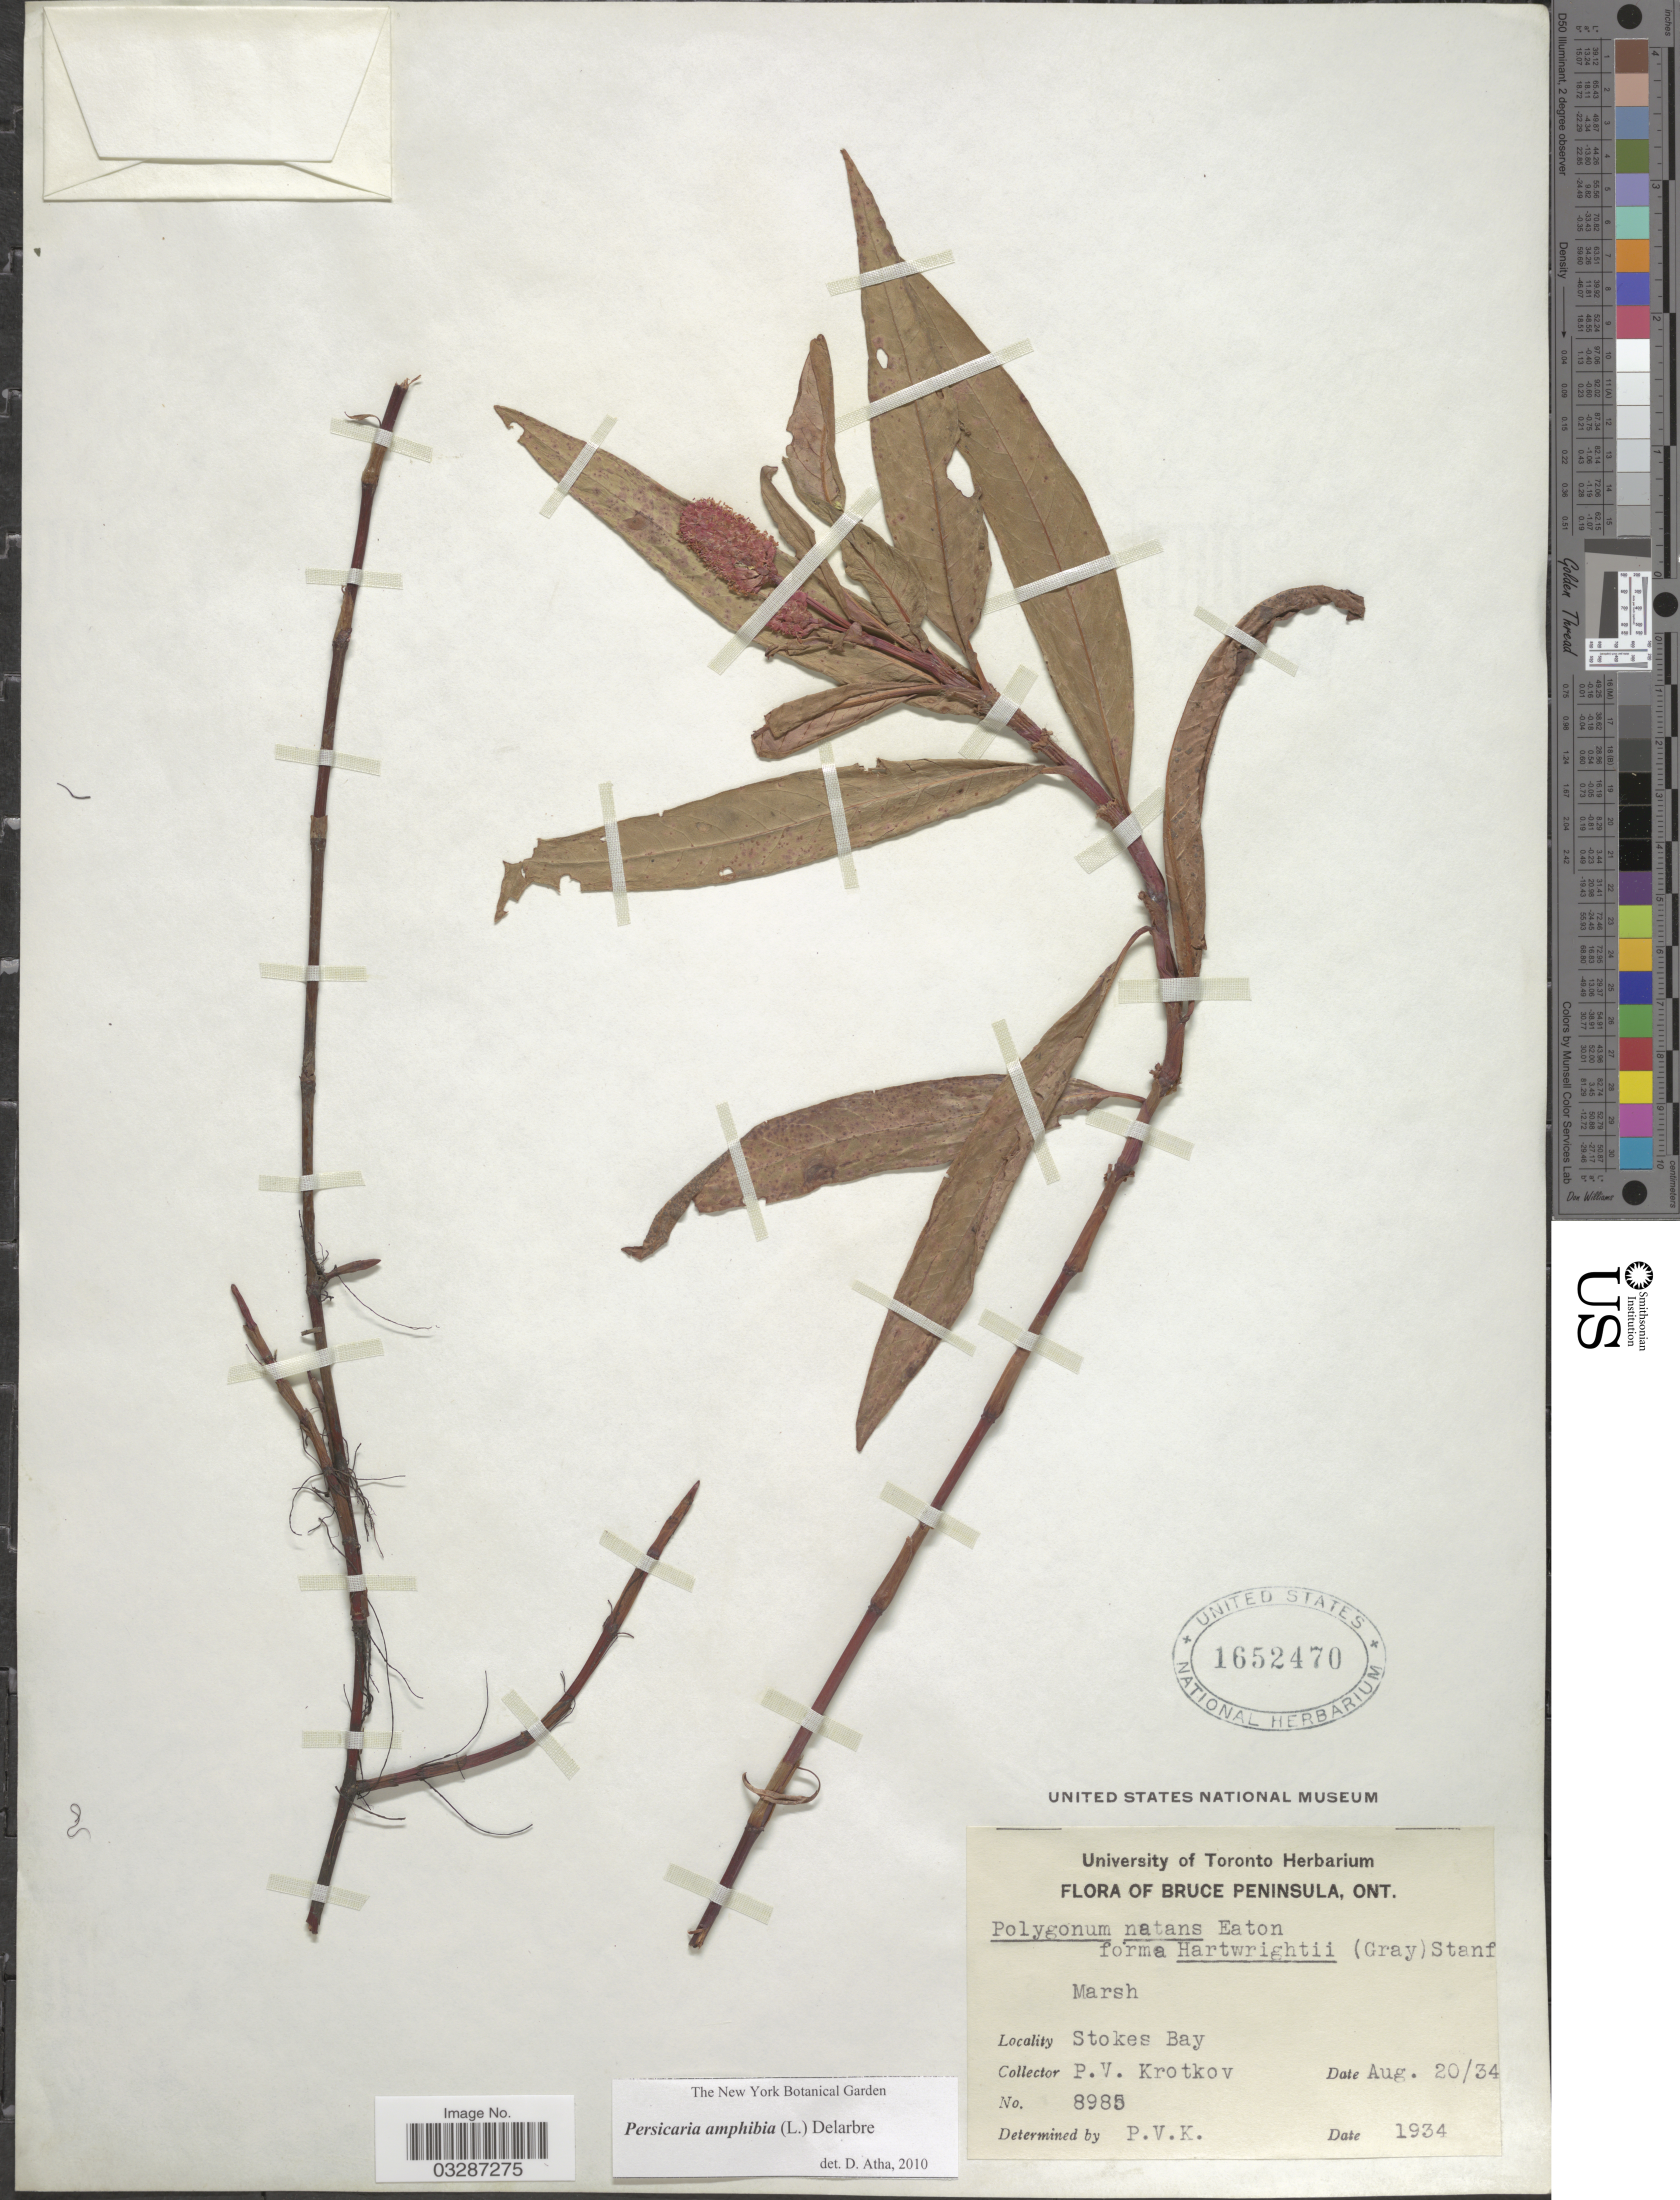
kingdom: Plantae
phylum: Tracheophyta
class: Magnoliopsida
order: Caryophyllales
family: Polygonaceae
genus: Persicaria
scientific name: Persicaria amphibia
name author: (L.) Delarbre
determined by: Atha, D. E.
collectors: P. V. Krotkov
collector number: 8985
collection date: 1934-08-20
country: Canada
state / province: Ontario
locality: Bruce Peninsula. Stokes Bay.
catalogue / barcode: US 1652470